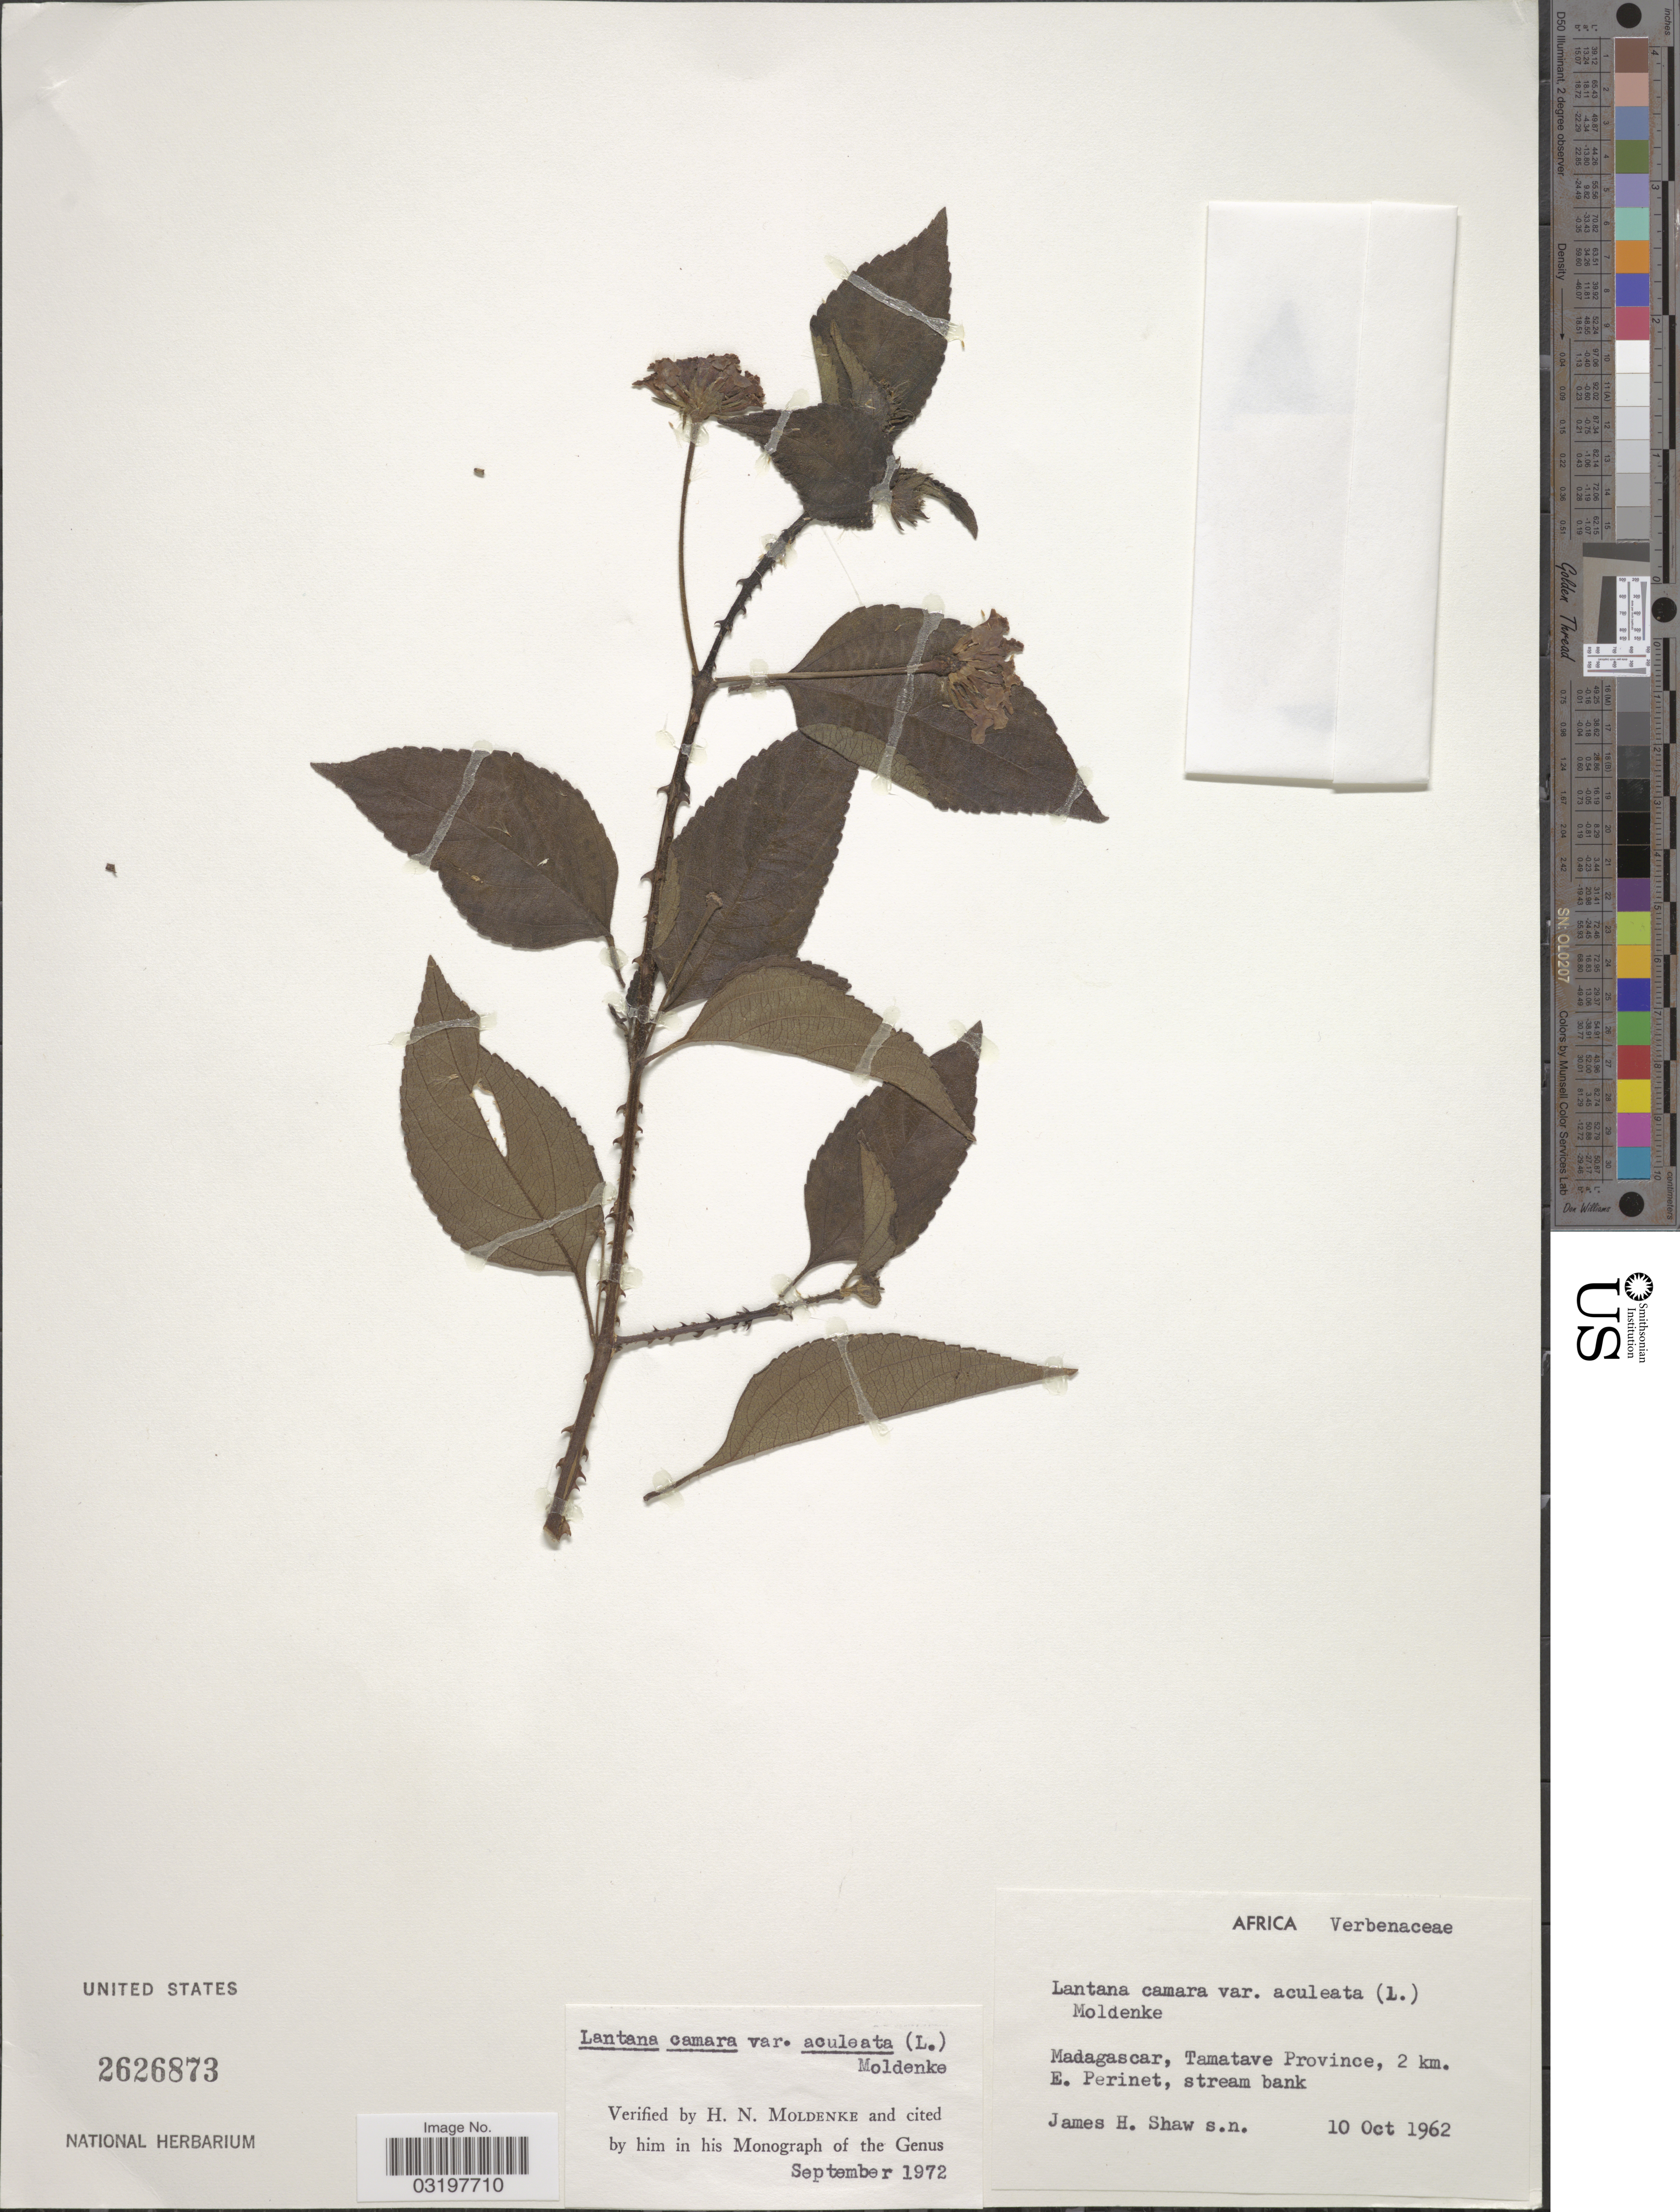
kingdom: Plantae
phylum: Tracheophyta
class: Magnoliopsida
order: Lamiales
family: Verbenaceae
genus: Lantana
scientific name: Lantana camara var. aculeata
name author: (L.) Moldenke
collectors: J. H. Shaw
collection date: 1962-10-10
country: Madagascar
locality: Tamatave Province, 2 km. E. Perinet, stream bank.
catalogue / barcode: US 2626873